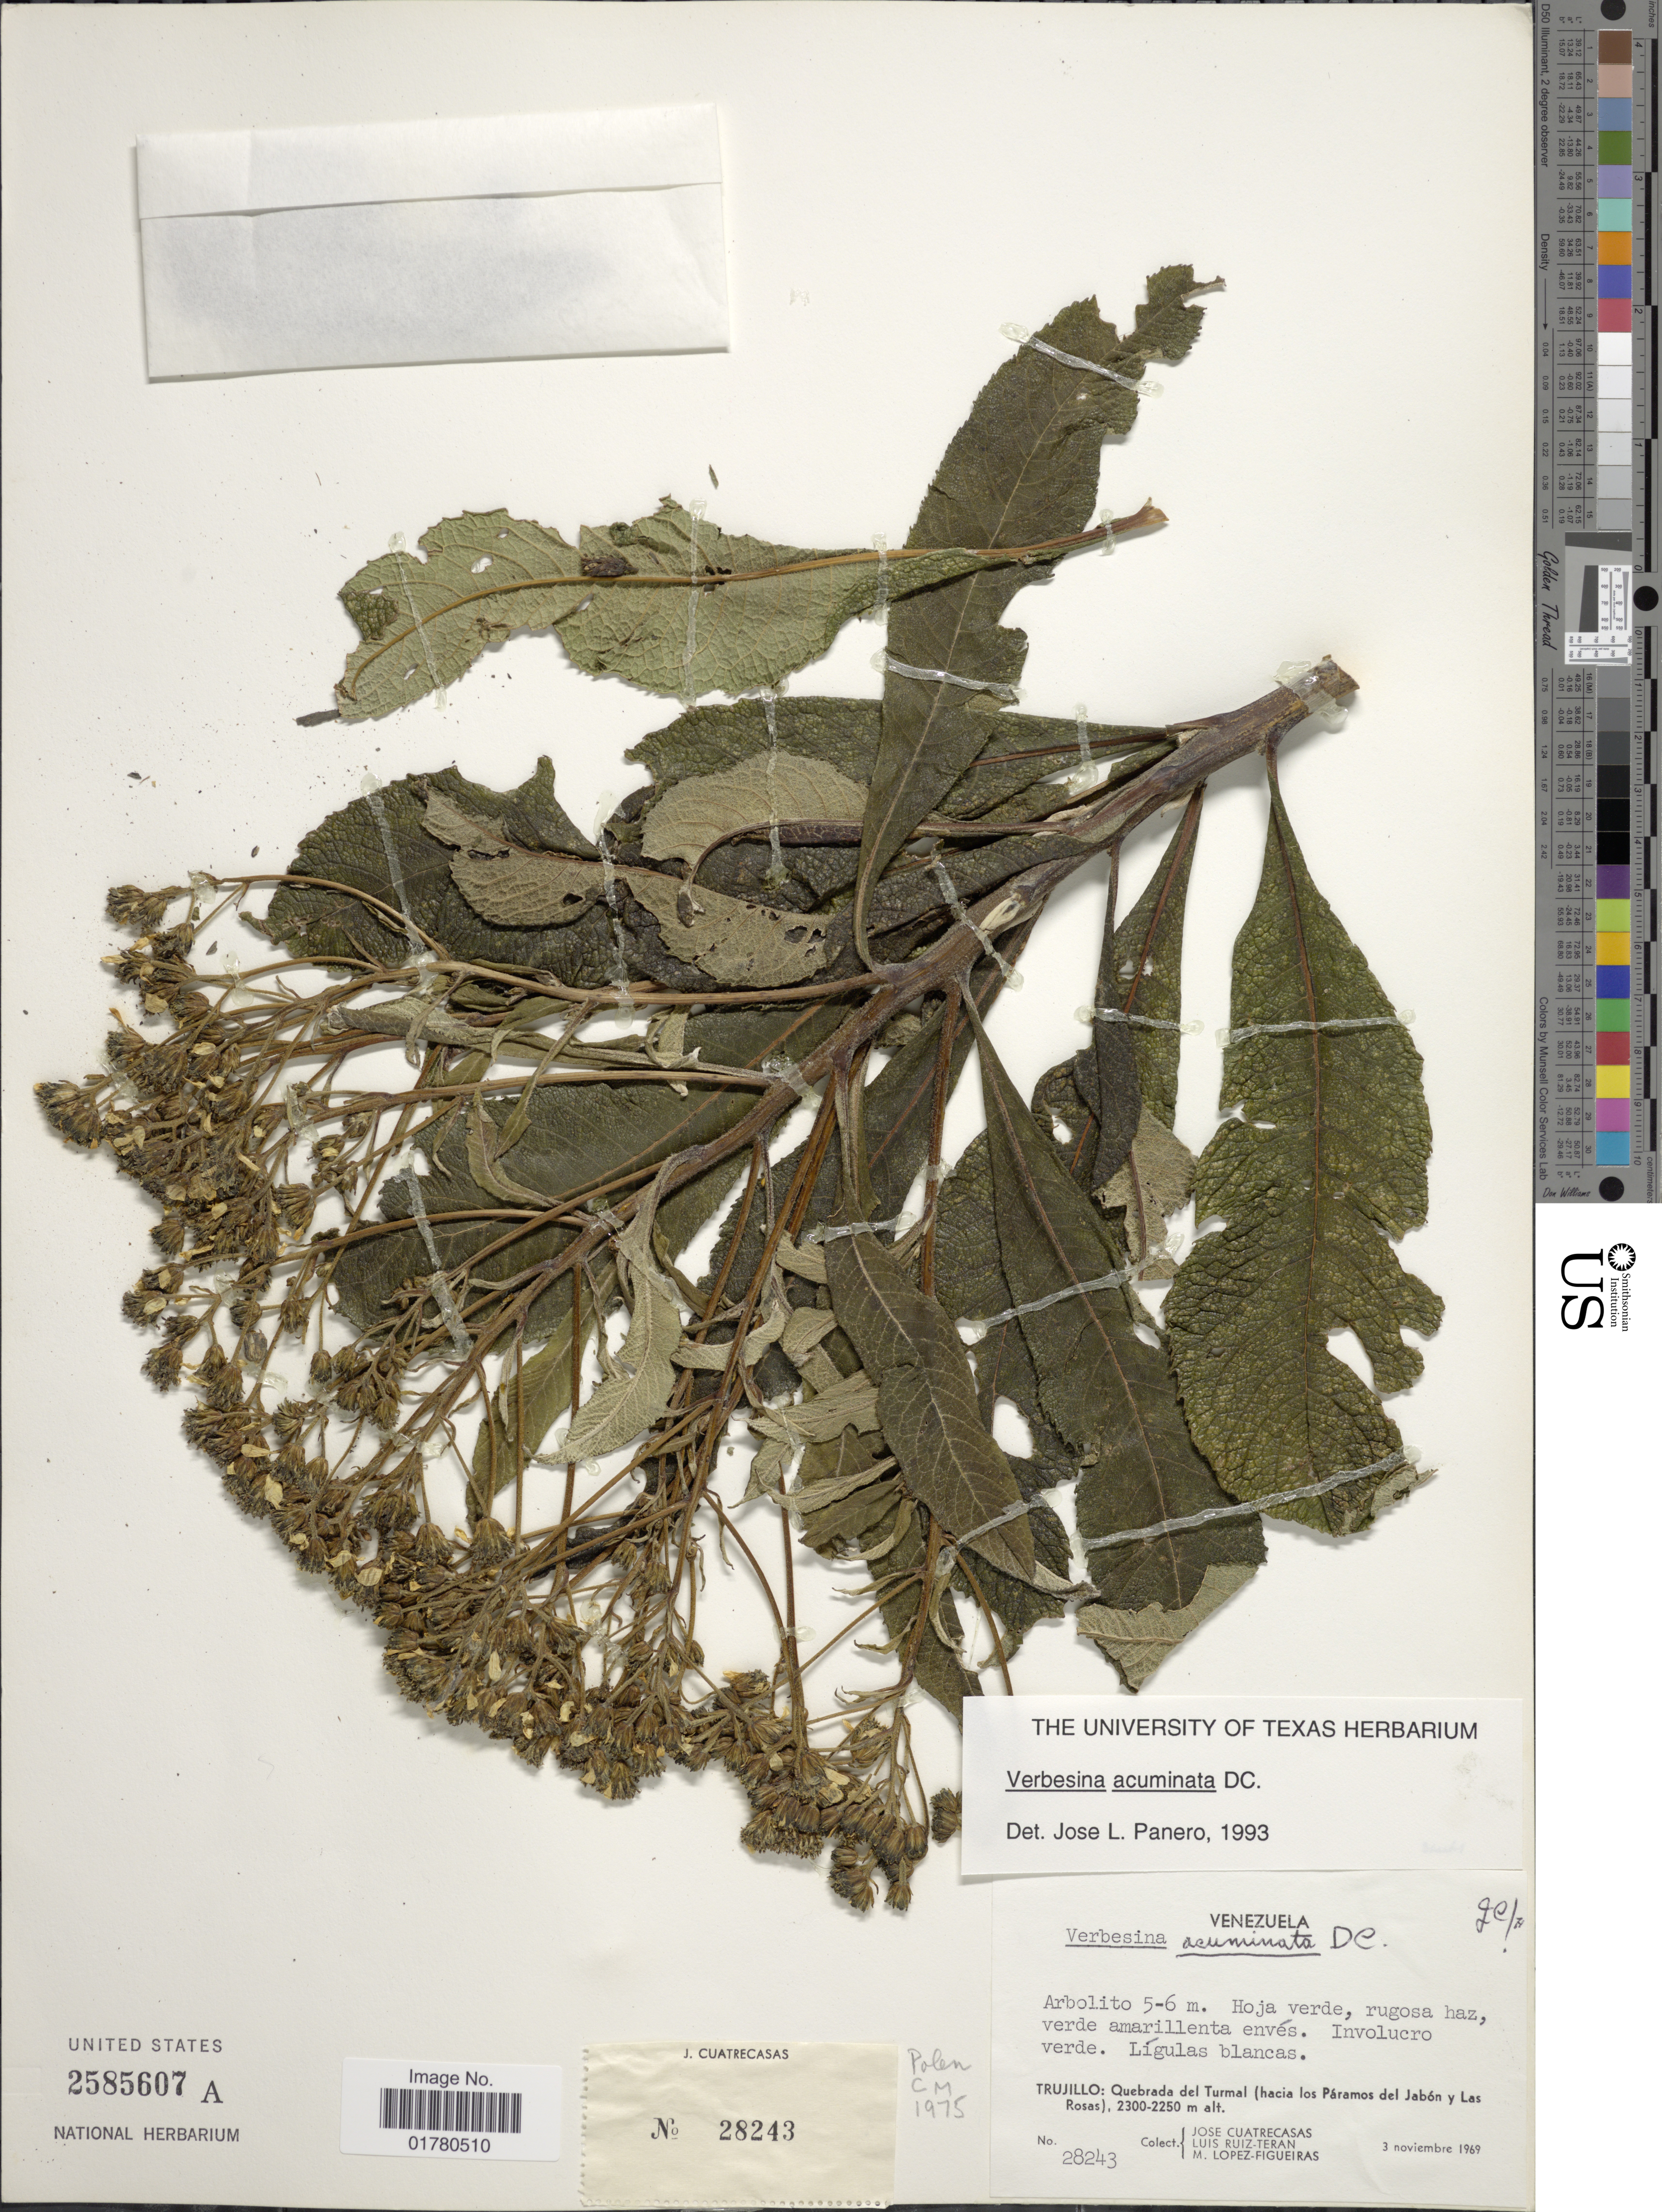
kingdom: Plantae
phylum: Tracheophyta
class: Magnoliopsida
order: Asterales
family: Asteraceae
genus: Verbesina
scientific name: Verbesina acuminata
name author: DC.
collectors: J. Cuatrecasas, L. E. Ruíz-Terán & M. López Figueiras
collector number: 28243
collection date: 1969-11-03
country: Venezuela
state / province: Trujillo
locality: Quebrada del Turmal (hacia los Páramos del Jabón y Las Rosas)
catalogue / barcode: US 2585607A